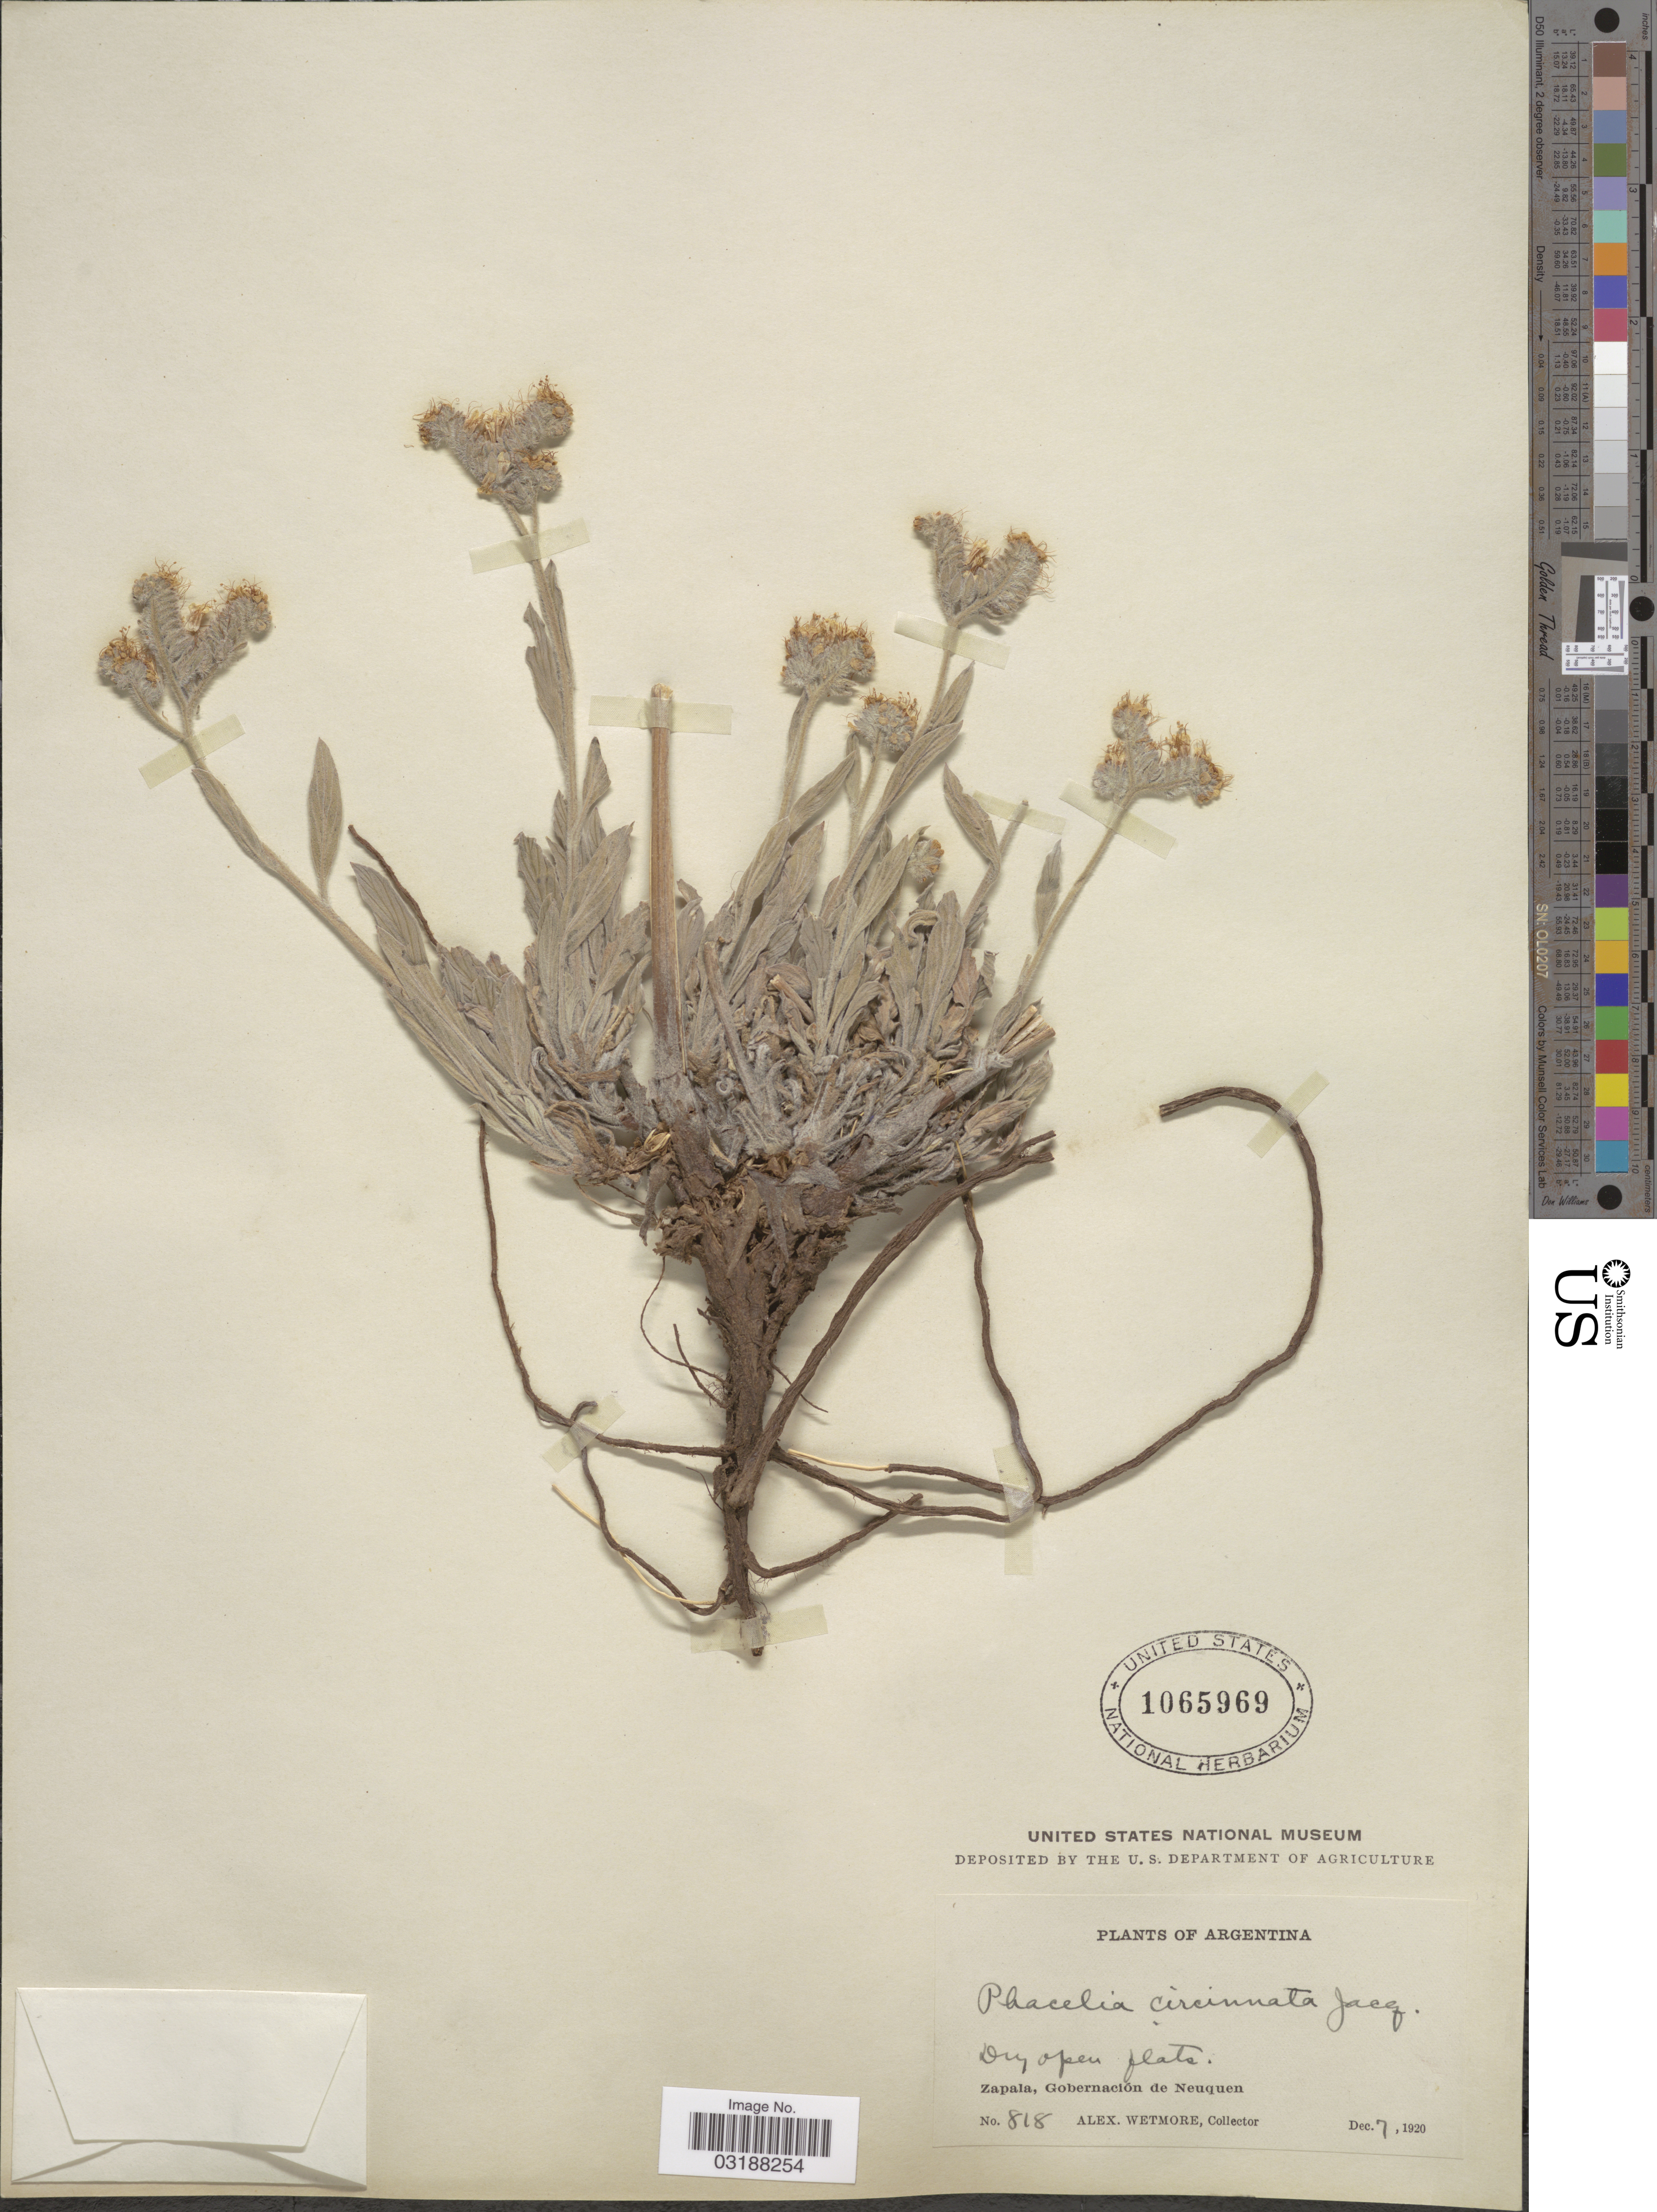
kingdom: Plantae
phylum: Tracheophyta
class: Magnoliopsida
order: Boraginales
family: Hydrophyllaceae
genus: Phacelia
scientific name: Phacelia magellanica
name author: (Lam.) Coville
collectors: A. Wetmore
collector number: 818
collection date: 1920-12-07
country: Argentina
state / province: Neuquen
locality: Zapala, Gobernación de Neuquen.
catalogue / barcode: US 1065969